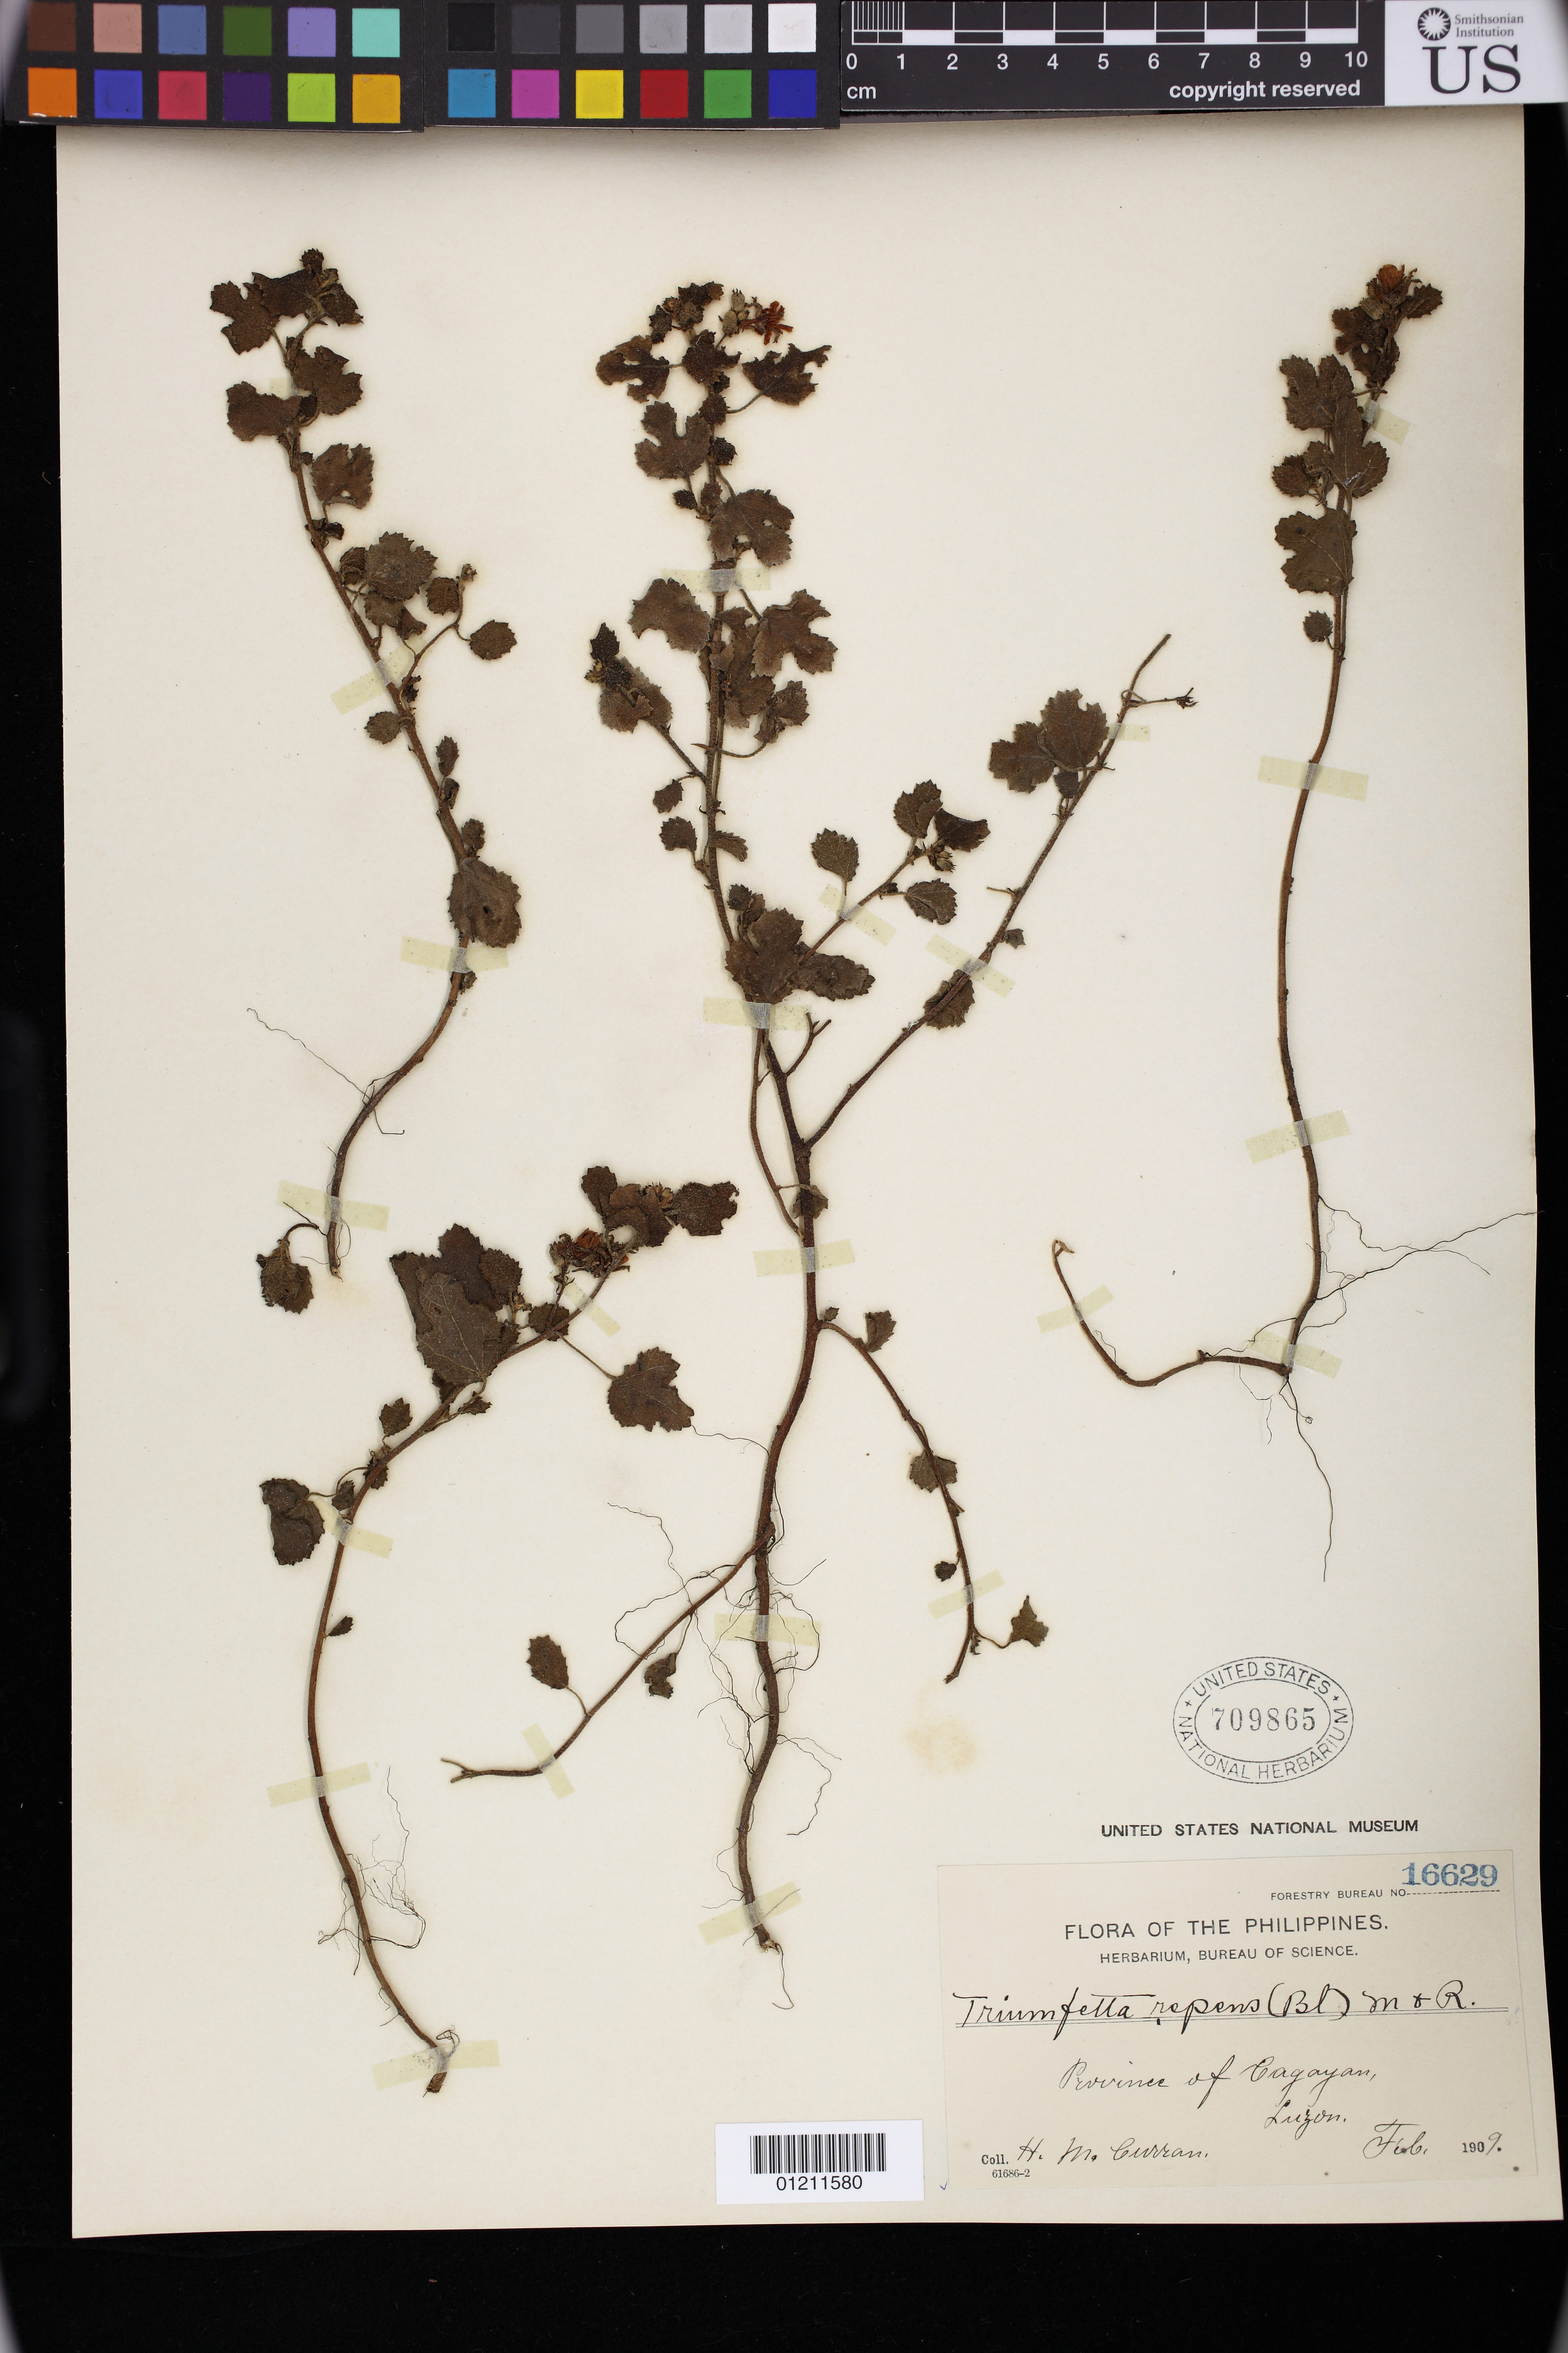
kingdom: Plantae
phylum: Tracheophyta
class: Magnoliopsida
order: Malvales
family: Malvaceae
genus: Triumfetta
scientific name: Triumfetta repens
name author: (Blume) Merr. & Rolfe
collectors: H. M. Curran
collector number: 16629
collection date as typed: Feb 1909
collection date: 1909-02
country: Philippines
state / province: Cagayan Valley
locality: Province of Cagayan, Luzon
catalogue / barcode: US 709865